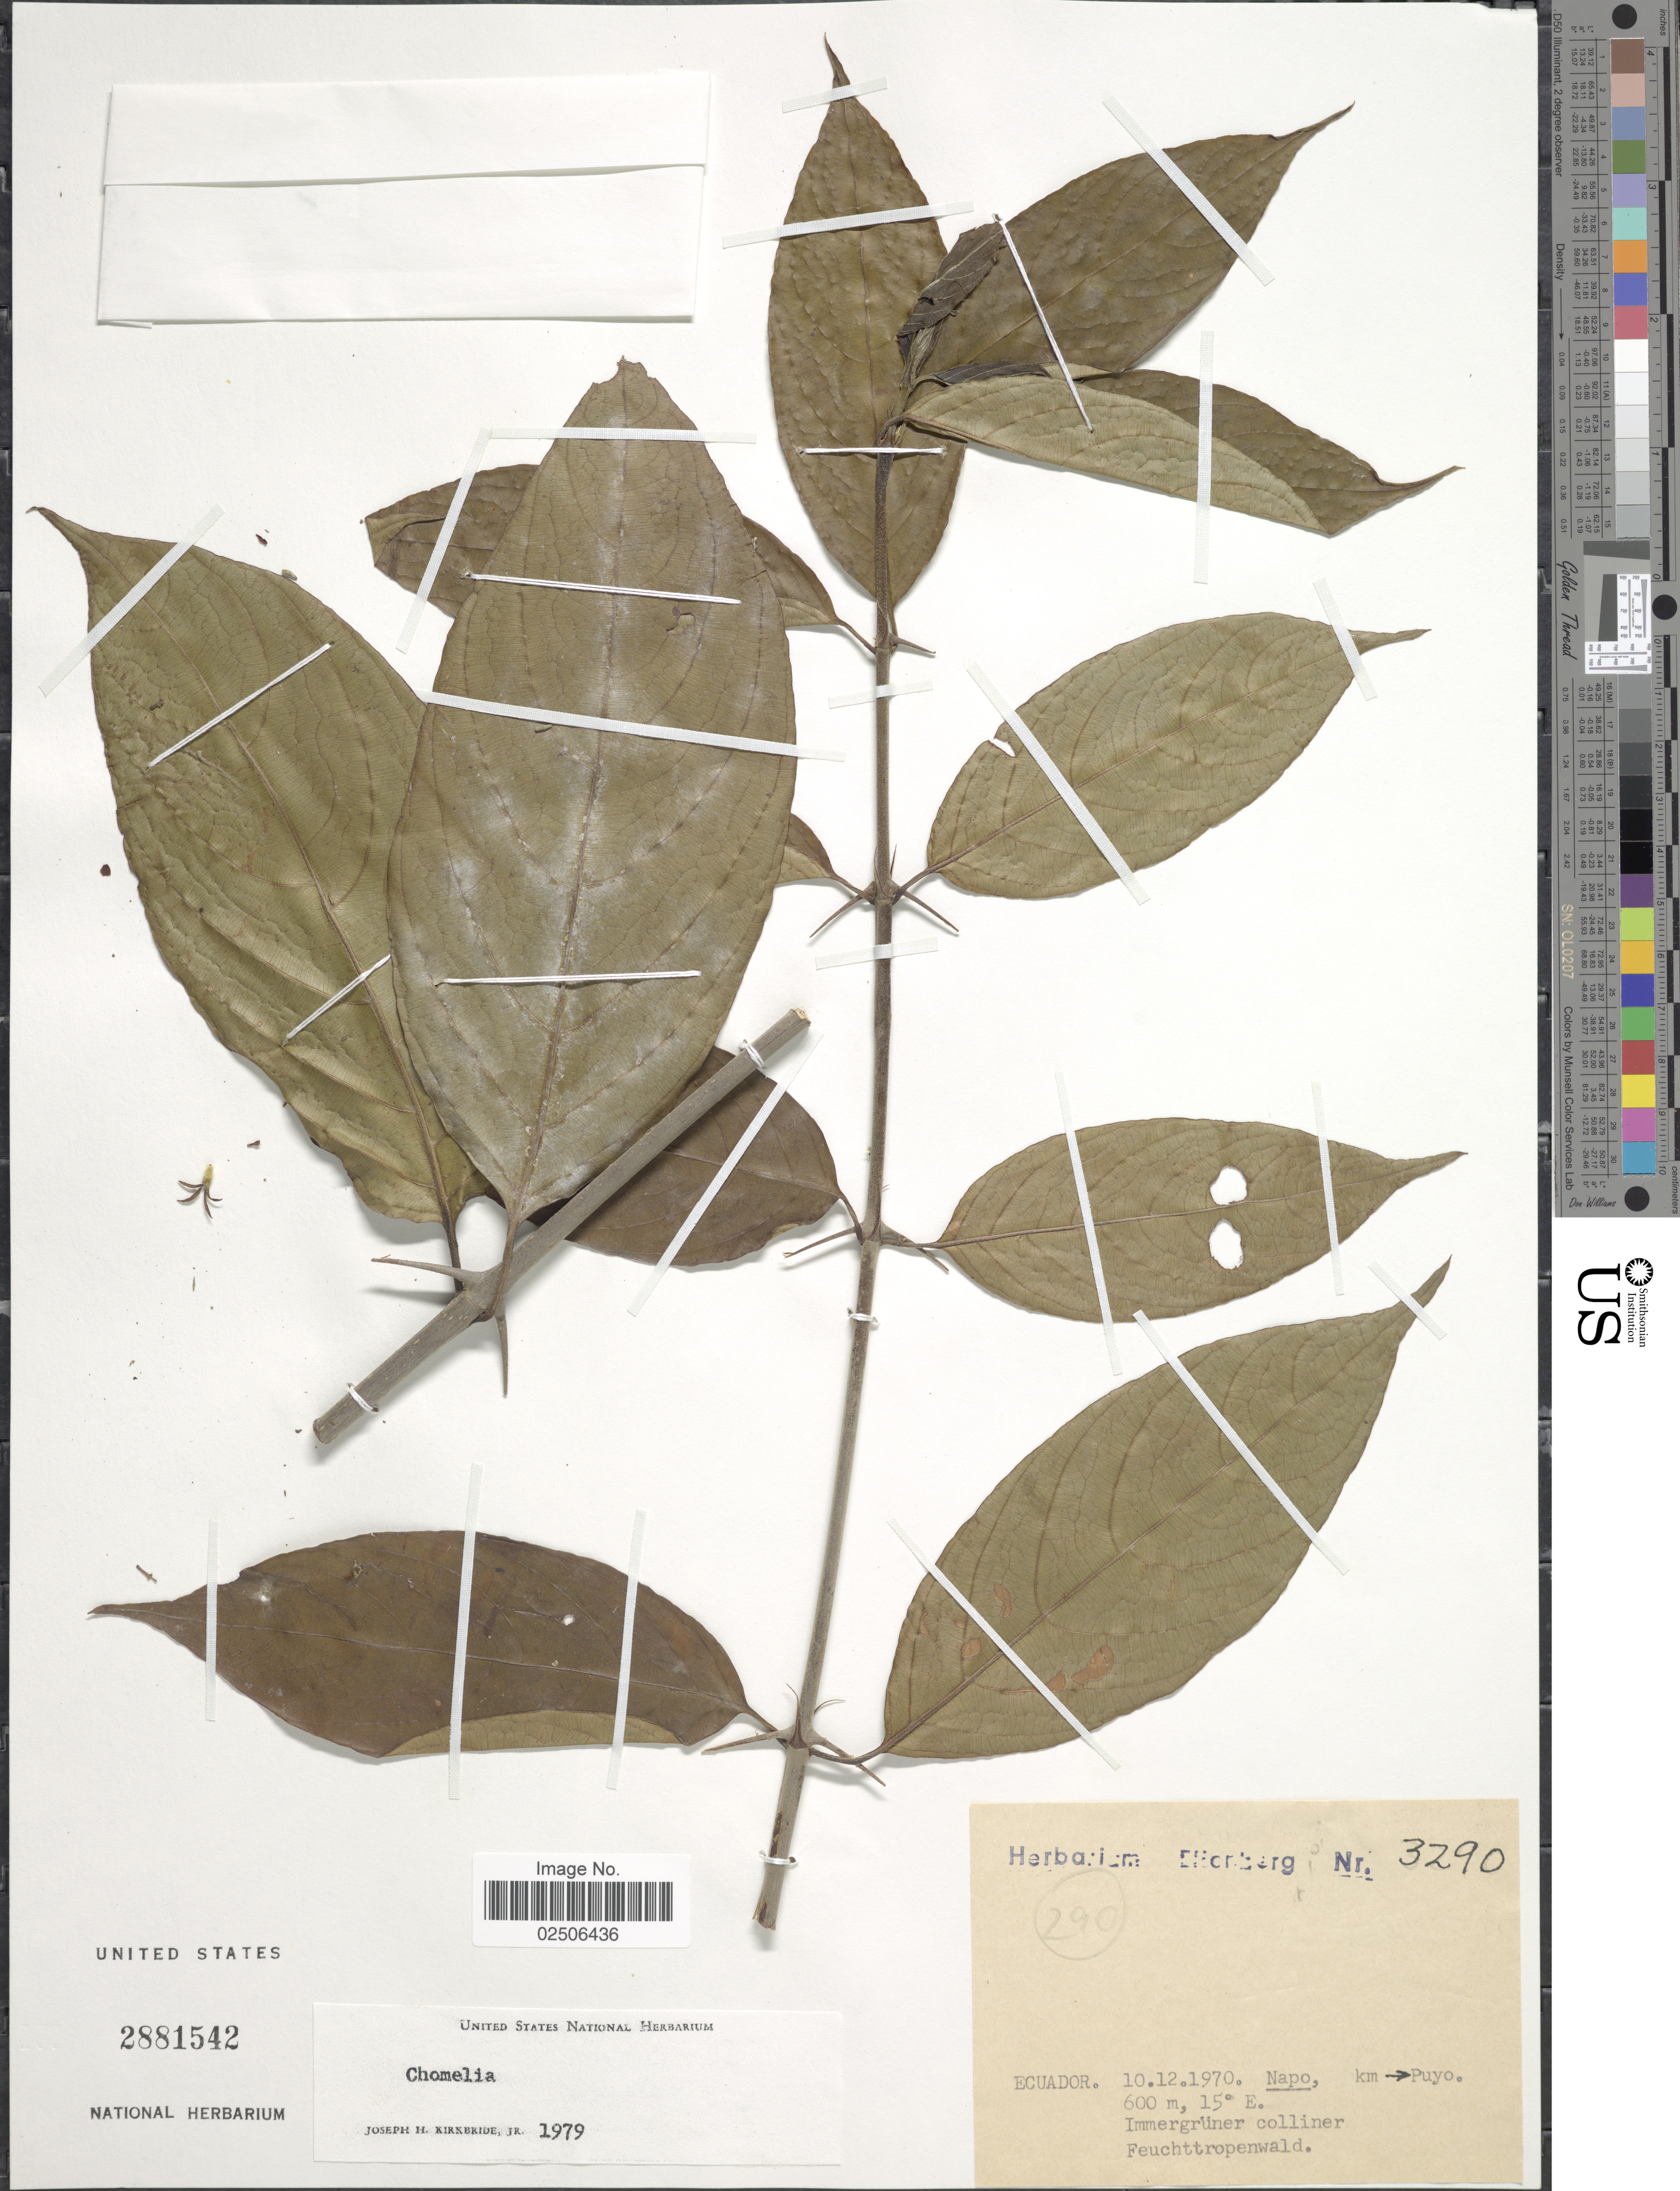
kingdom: Plantae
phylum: Tracheophyta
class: Magnoliopsida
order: Gentianales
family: Rubiaceae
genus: Chomelia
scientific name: Chomelia sp.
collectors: Ex herb. Ellenberg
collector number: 3290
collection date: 1970-12-10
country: Ecuador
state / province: Napo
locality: Km Puyo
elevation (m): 600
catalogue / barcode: US 2881542